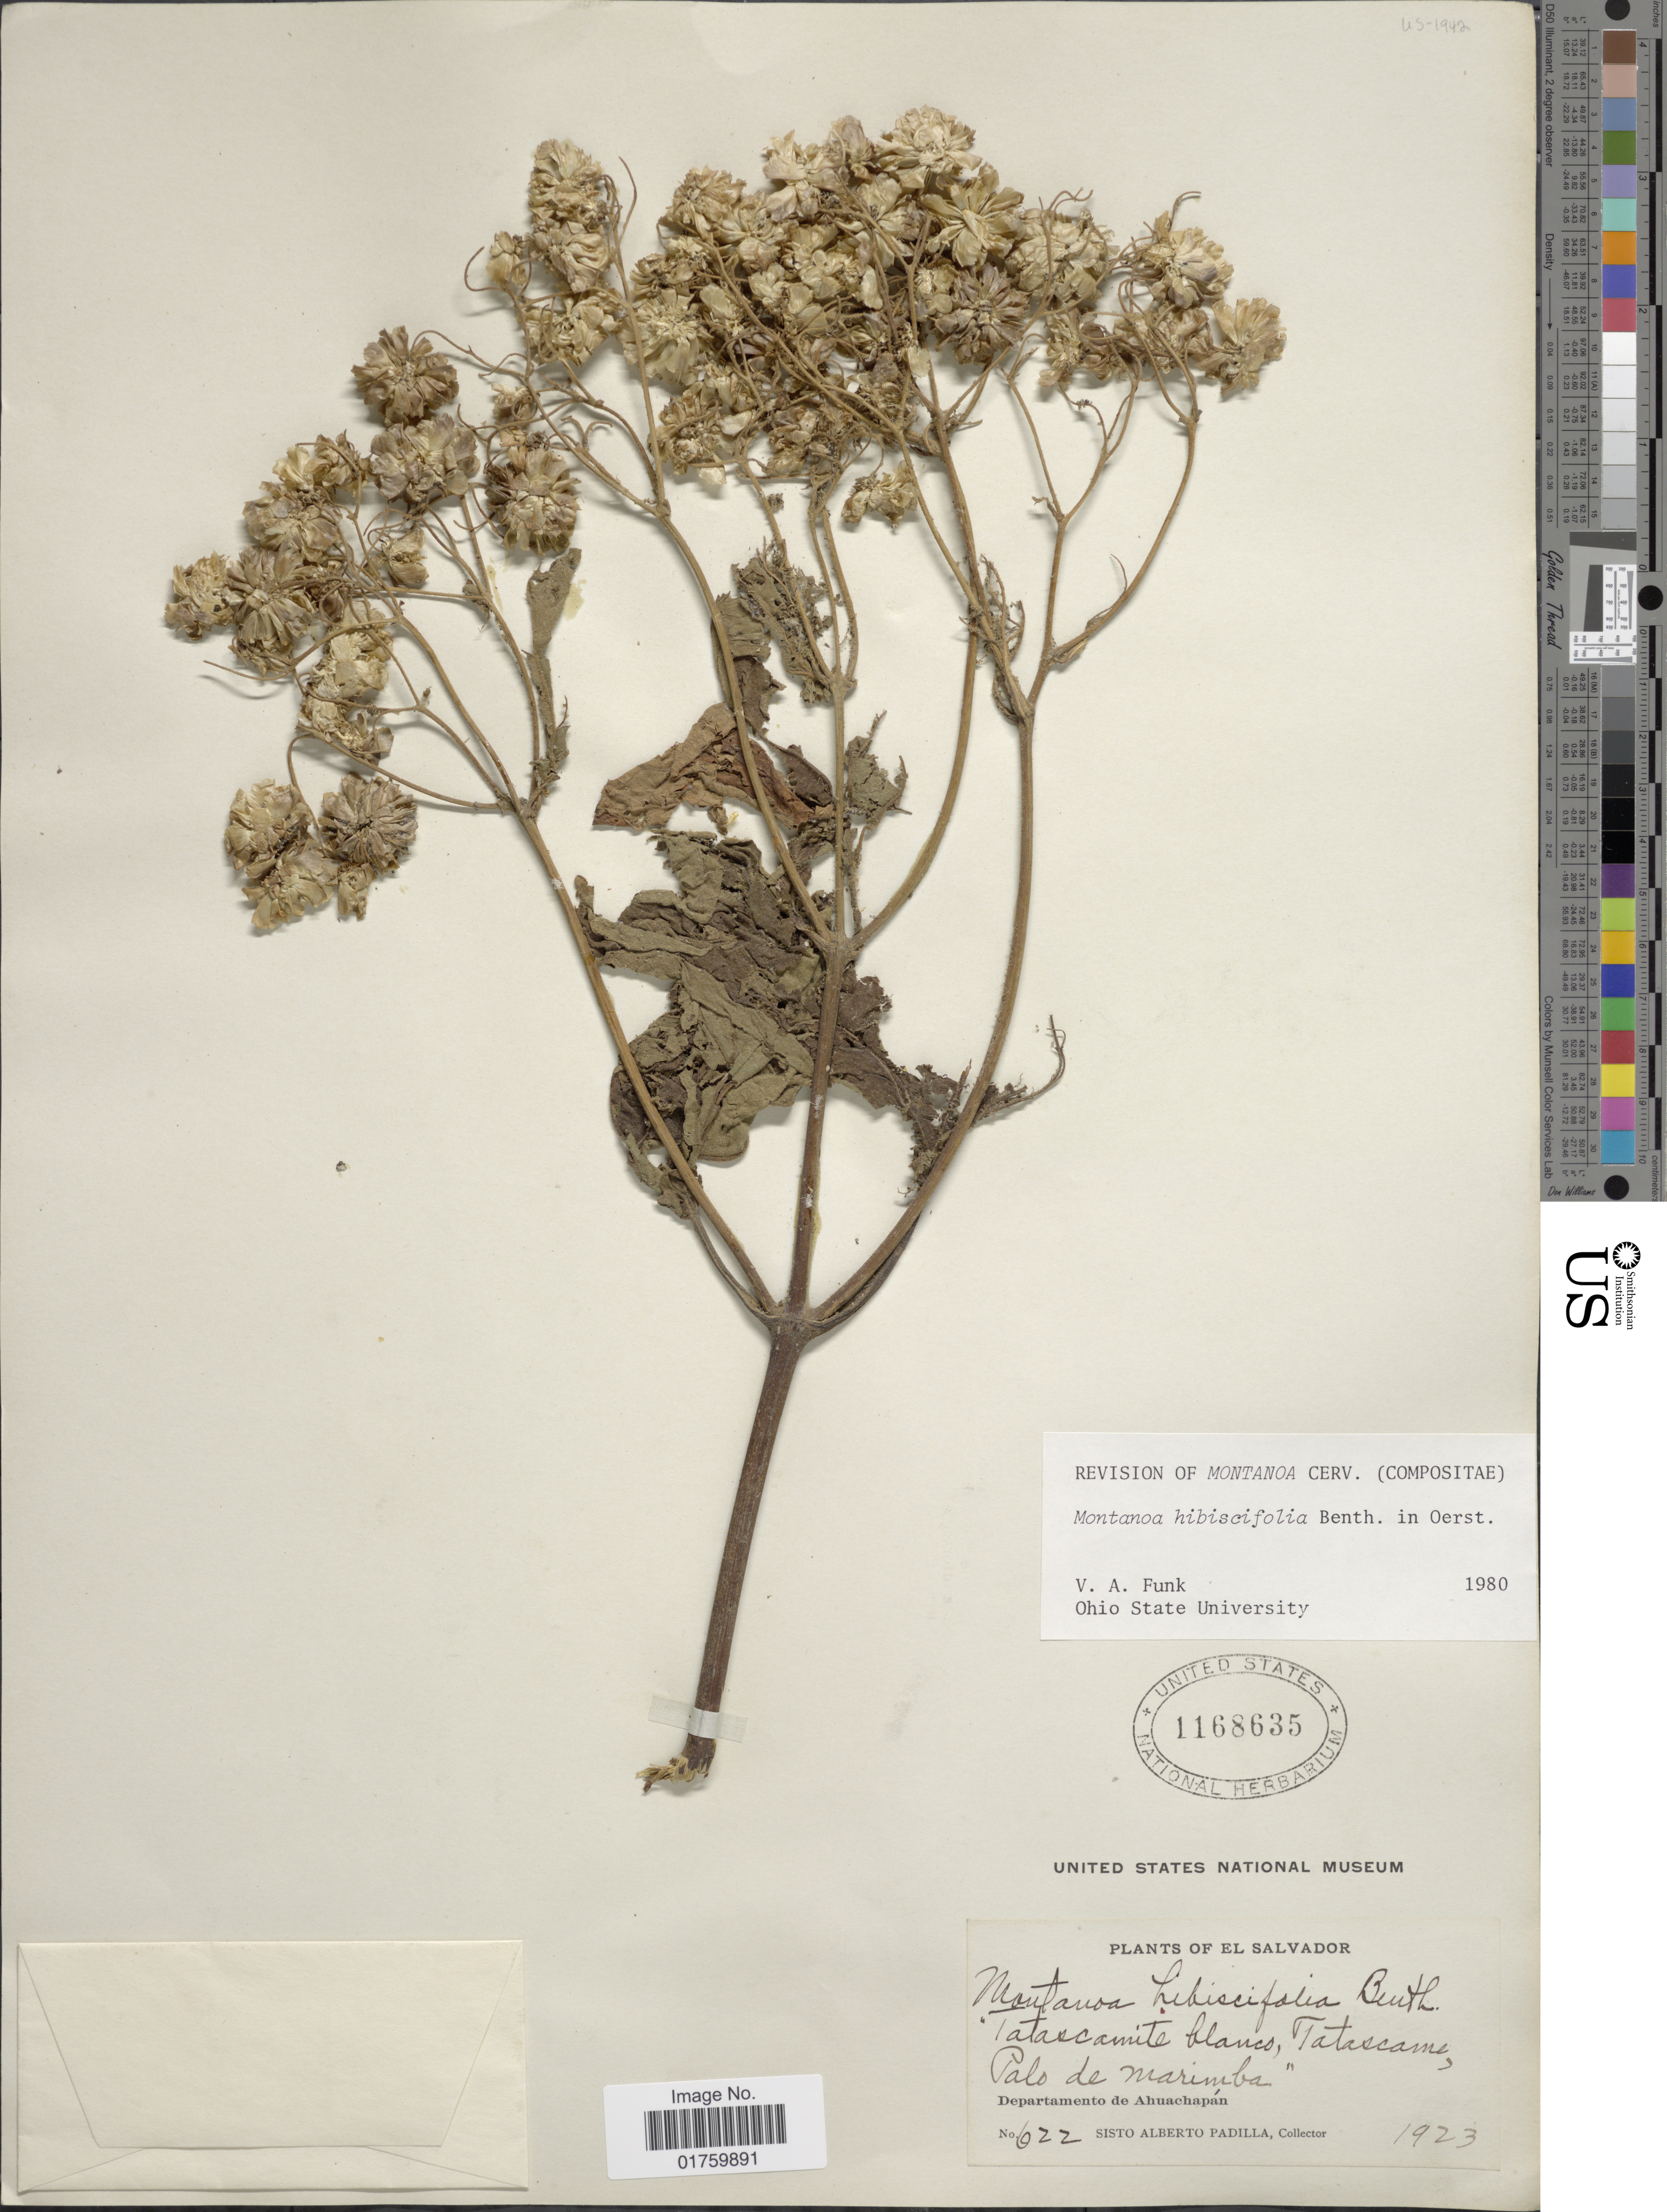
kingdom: Plantae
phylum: Tracheophyta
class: Magnoliopsida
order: Asterales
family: Asteraceae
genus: Montanoa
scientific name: Montanoa hibiscifolia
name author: Benth.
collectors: S. A. Padilla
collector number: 622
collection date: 1923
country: El Salvador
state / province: Ahuachapan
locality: Tatacamite blanco, Tatascame, Palo de Marimba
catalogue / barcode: US 1168635